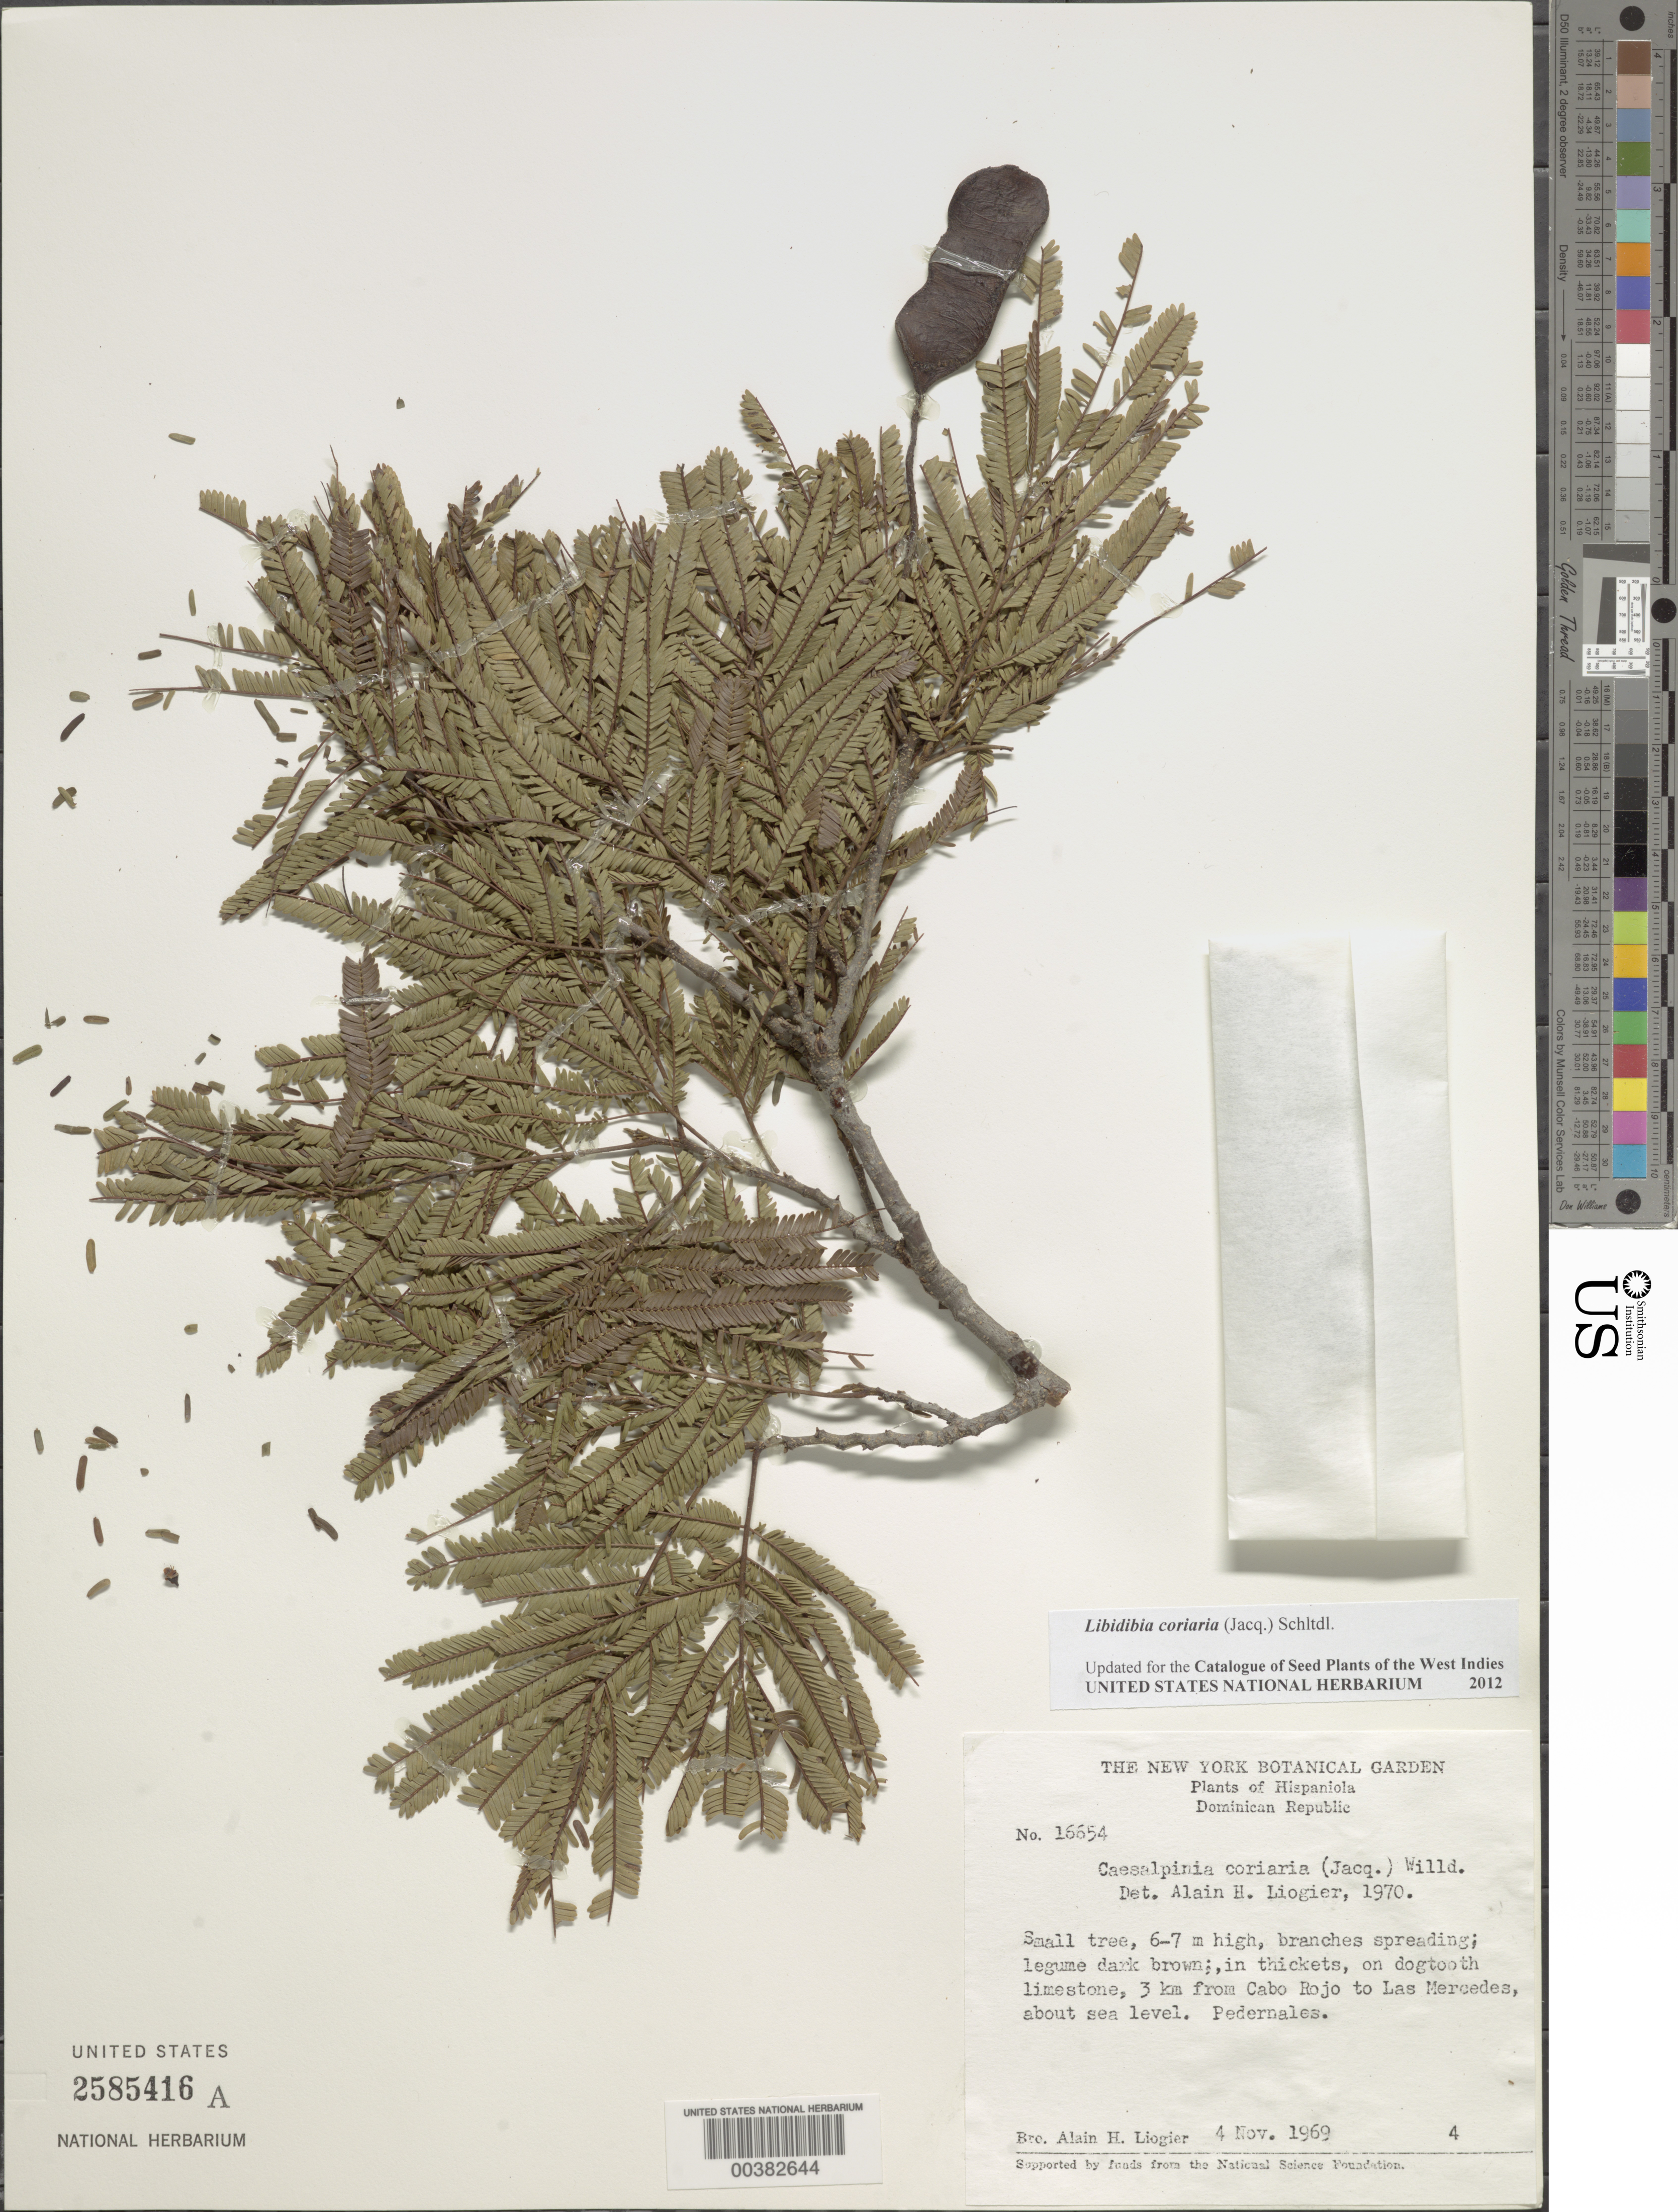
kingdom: Plantae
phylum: Tracheophyta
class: Magnoliopsida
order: Fabales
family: Fabaceae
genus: Libidibia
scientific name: Libidibia coriaria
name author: (Jacq.) Schltdl.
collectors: A. H. Liogier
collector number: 16654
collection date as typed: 04 Nov 1969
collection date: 1969-11-04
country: Dominican Republic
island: Hispaniola Island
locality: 3 km from cabo rojo to las mercedes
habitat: In thickets, on dogtooth limestone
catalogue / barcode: US 2585416A